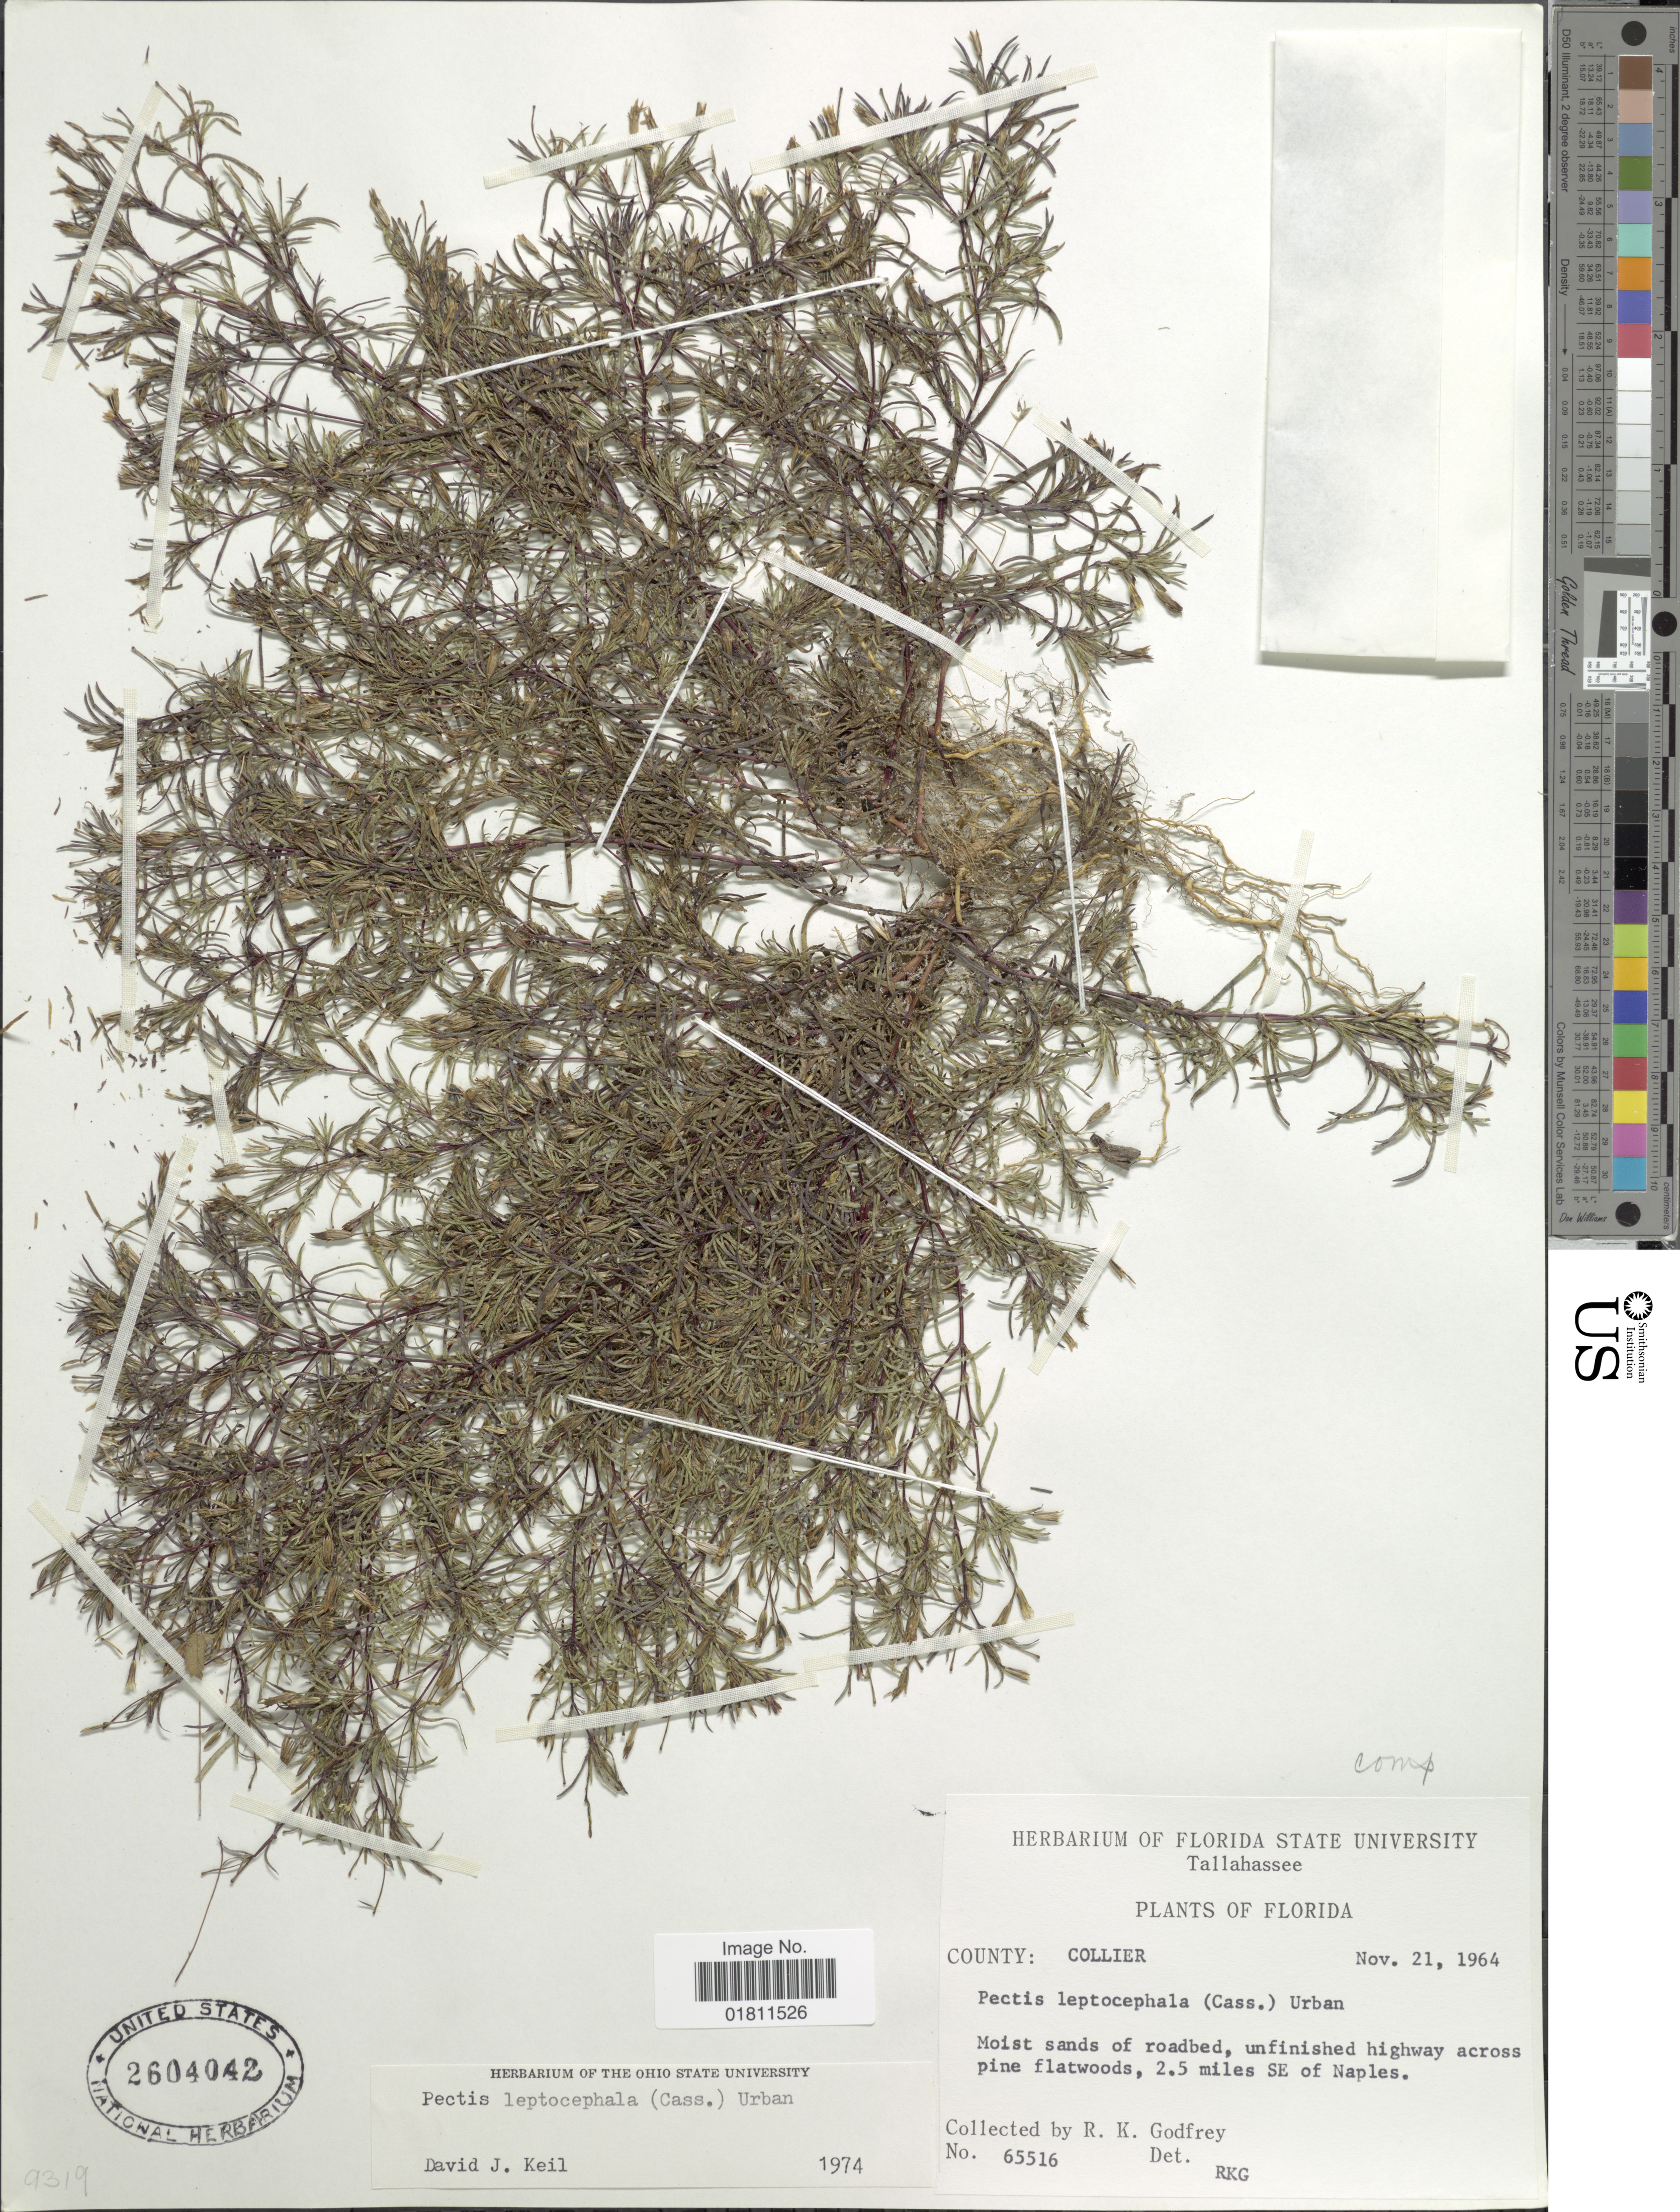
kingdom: Plantae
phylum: Tracheophyta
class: Magnoliopsida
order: Asterales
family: Asteraceae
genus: Pectis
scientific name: Pectis leptocephala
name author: (Cass.) Urb.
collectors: R. K. Godfrey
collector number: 65516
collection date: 1964-11-21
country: United States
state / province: Florida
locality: Florida, County: Collier. Unfinished highway across pine flatwoods, 2. 5 miles SE of Naples.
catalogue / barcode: US 2604042